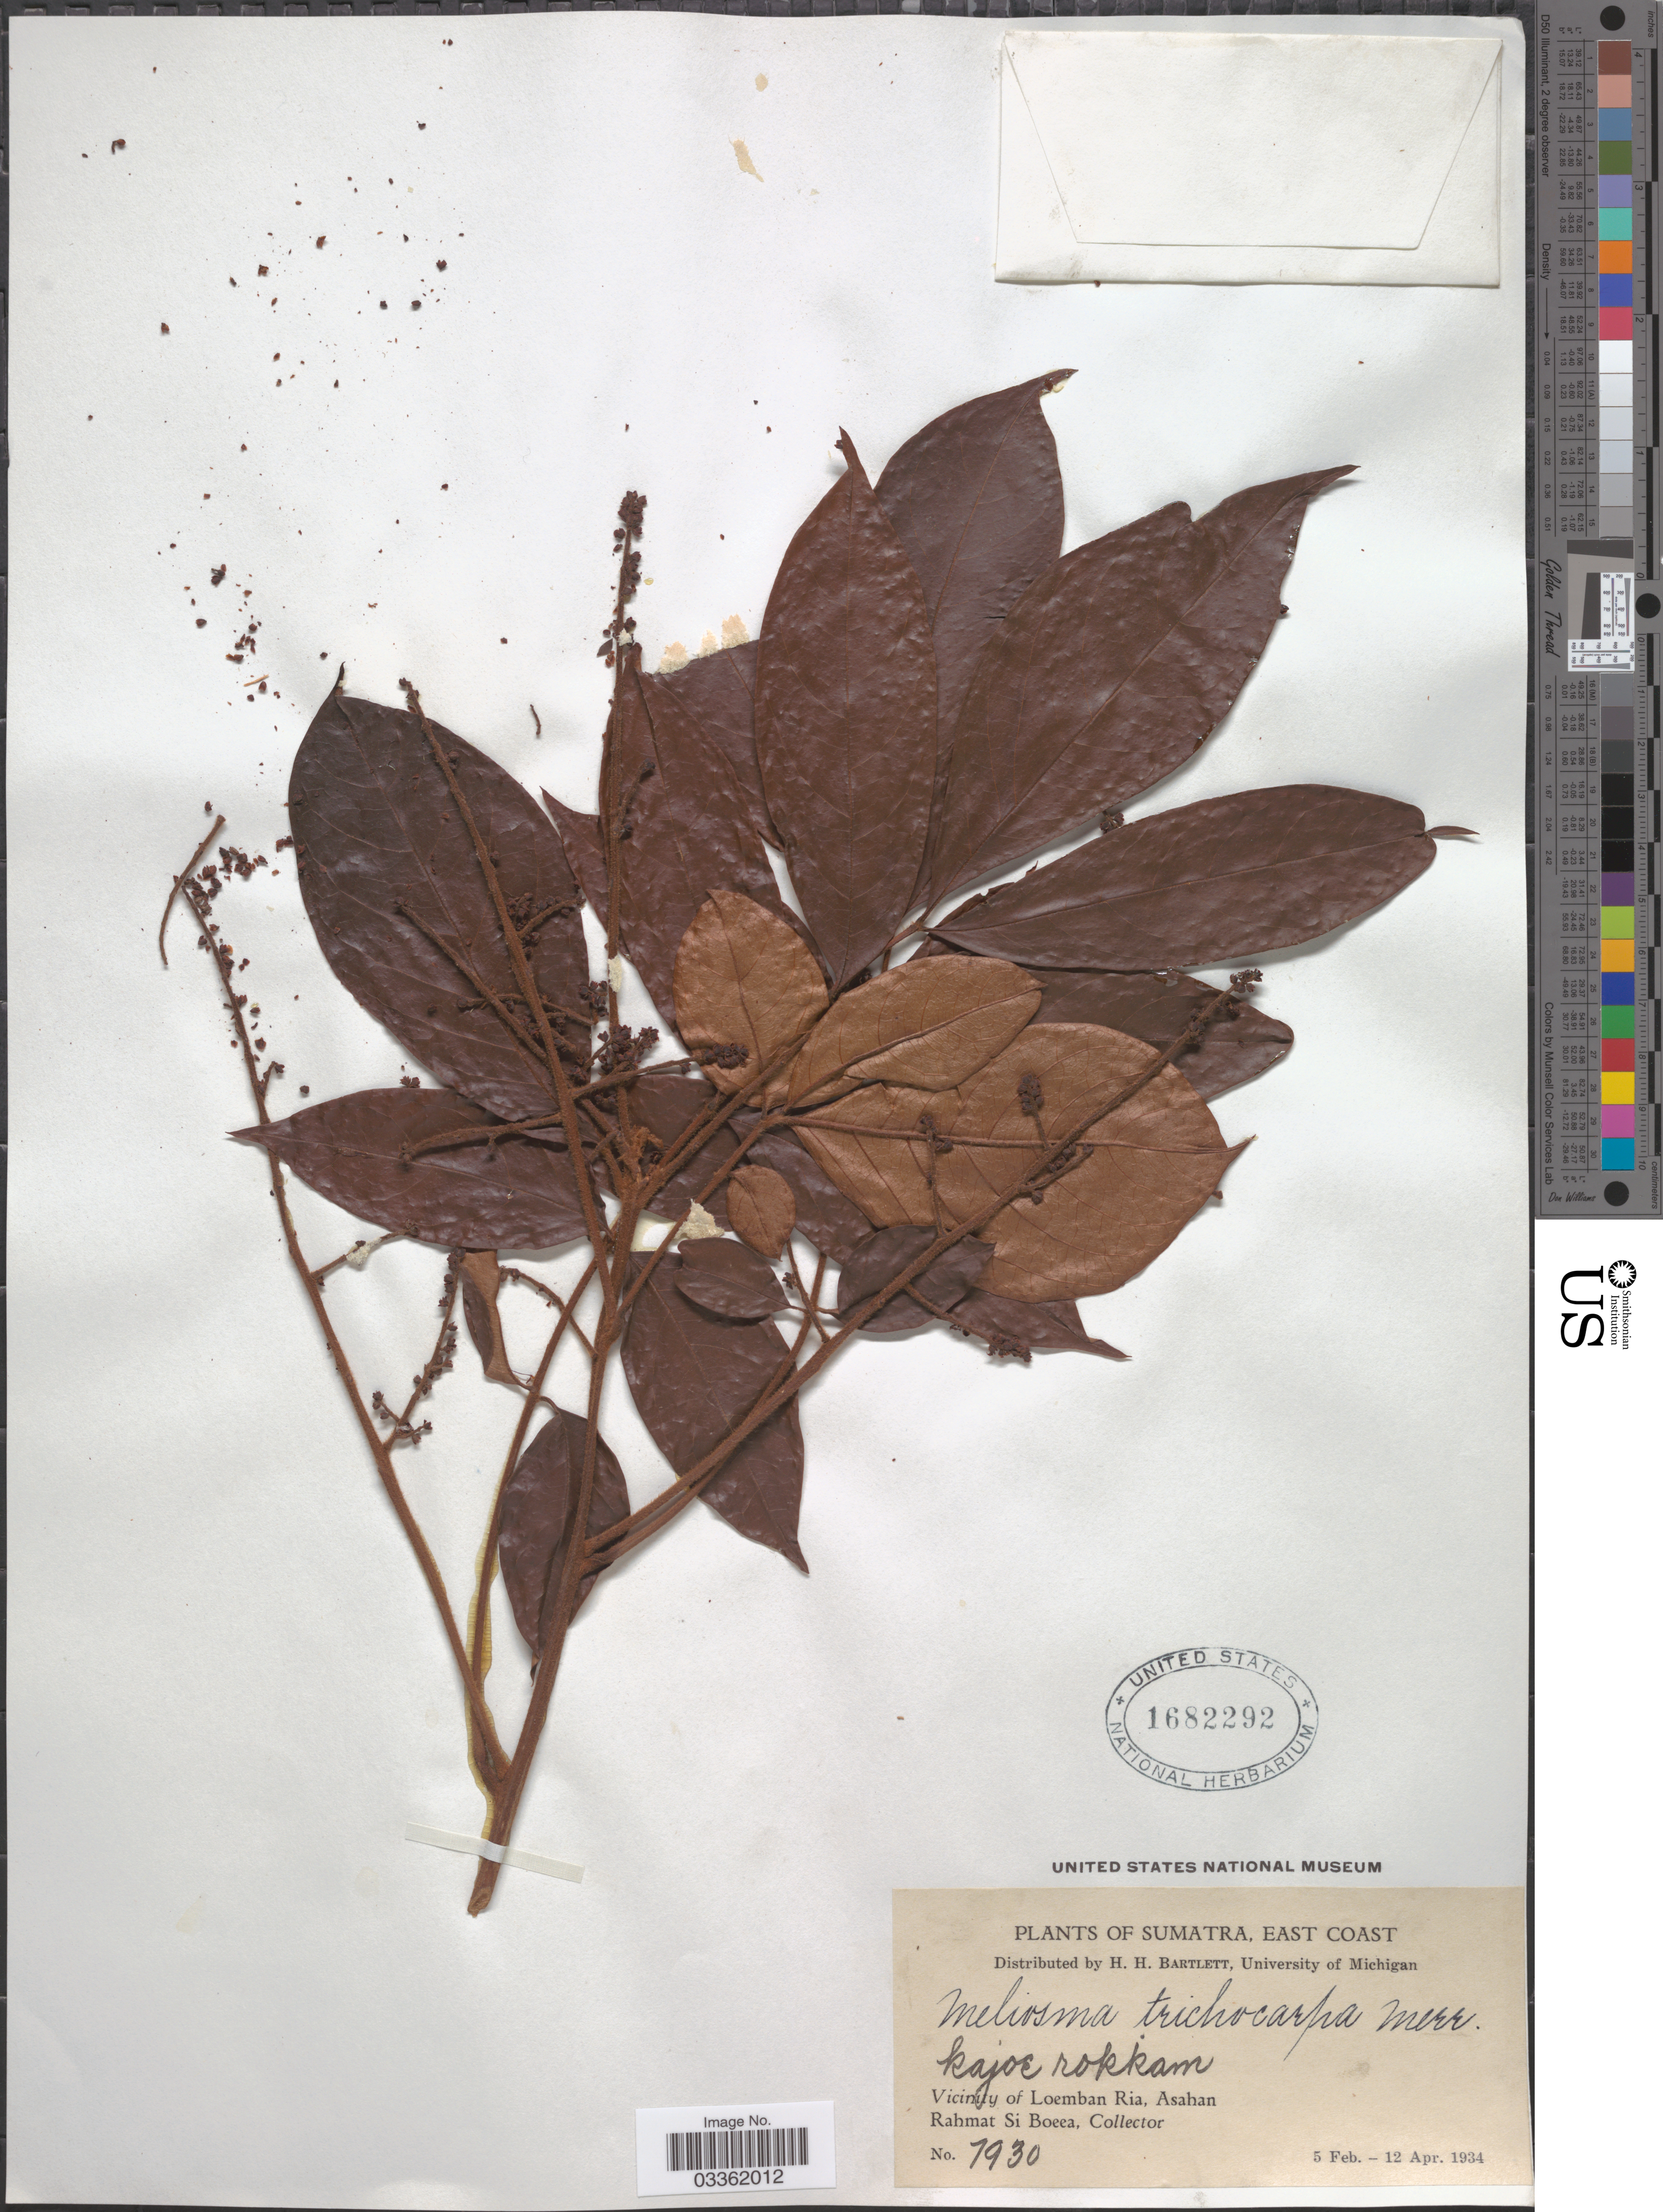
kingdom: Plantae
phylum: Tracheophyta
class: Magnoliopsida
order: Proteales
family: Sabiaceae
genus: Meliosma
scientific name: Meliosma trichocarpa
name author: Merr.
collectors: Rahmat Si Boeea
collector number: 7930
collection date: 1934-02-05/1934-04-12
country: Indonesia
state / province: Sumatra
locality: East coast. Vicinity of Loemban Ria, Asahan.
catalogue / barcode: US 1682292